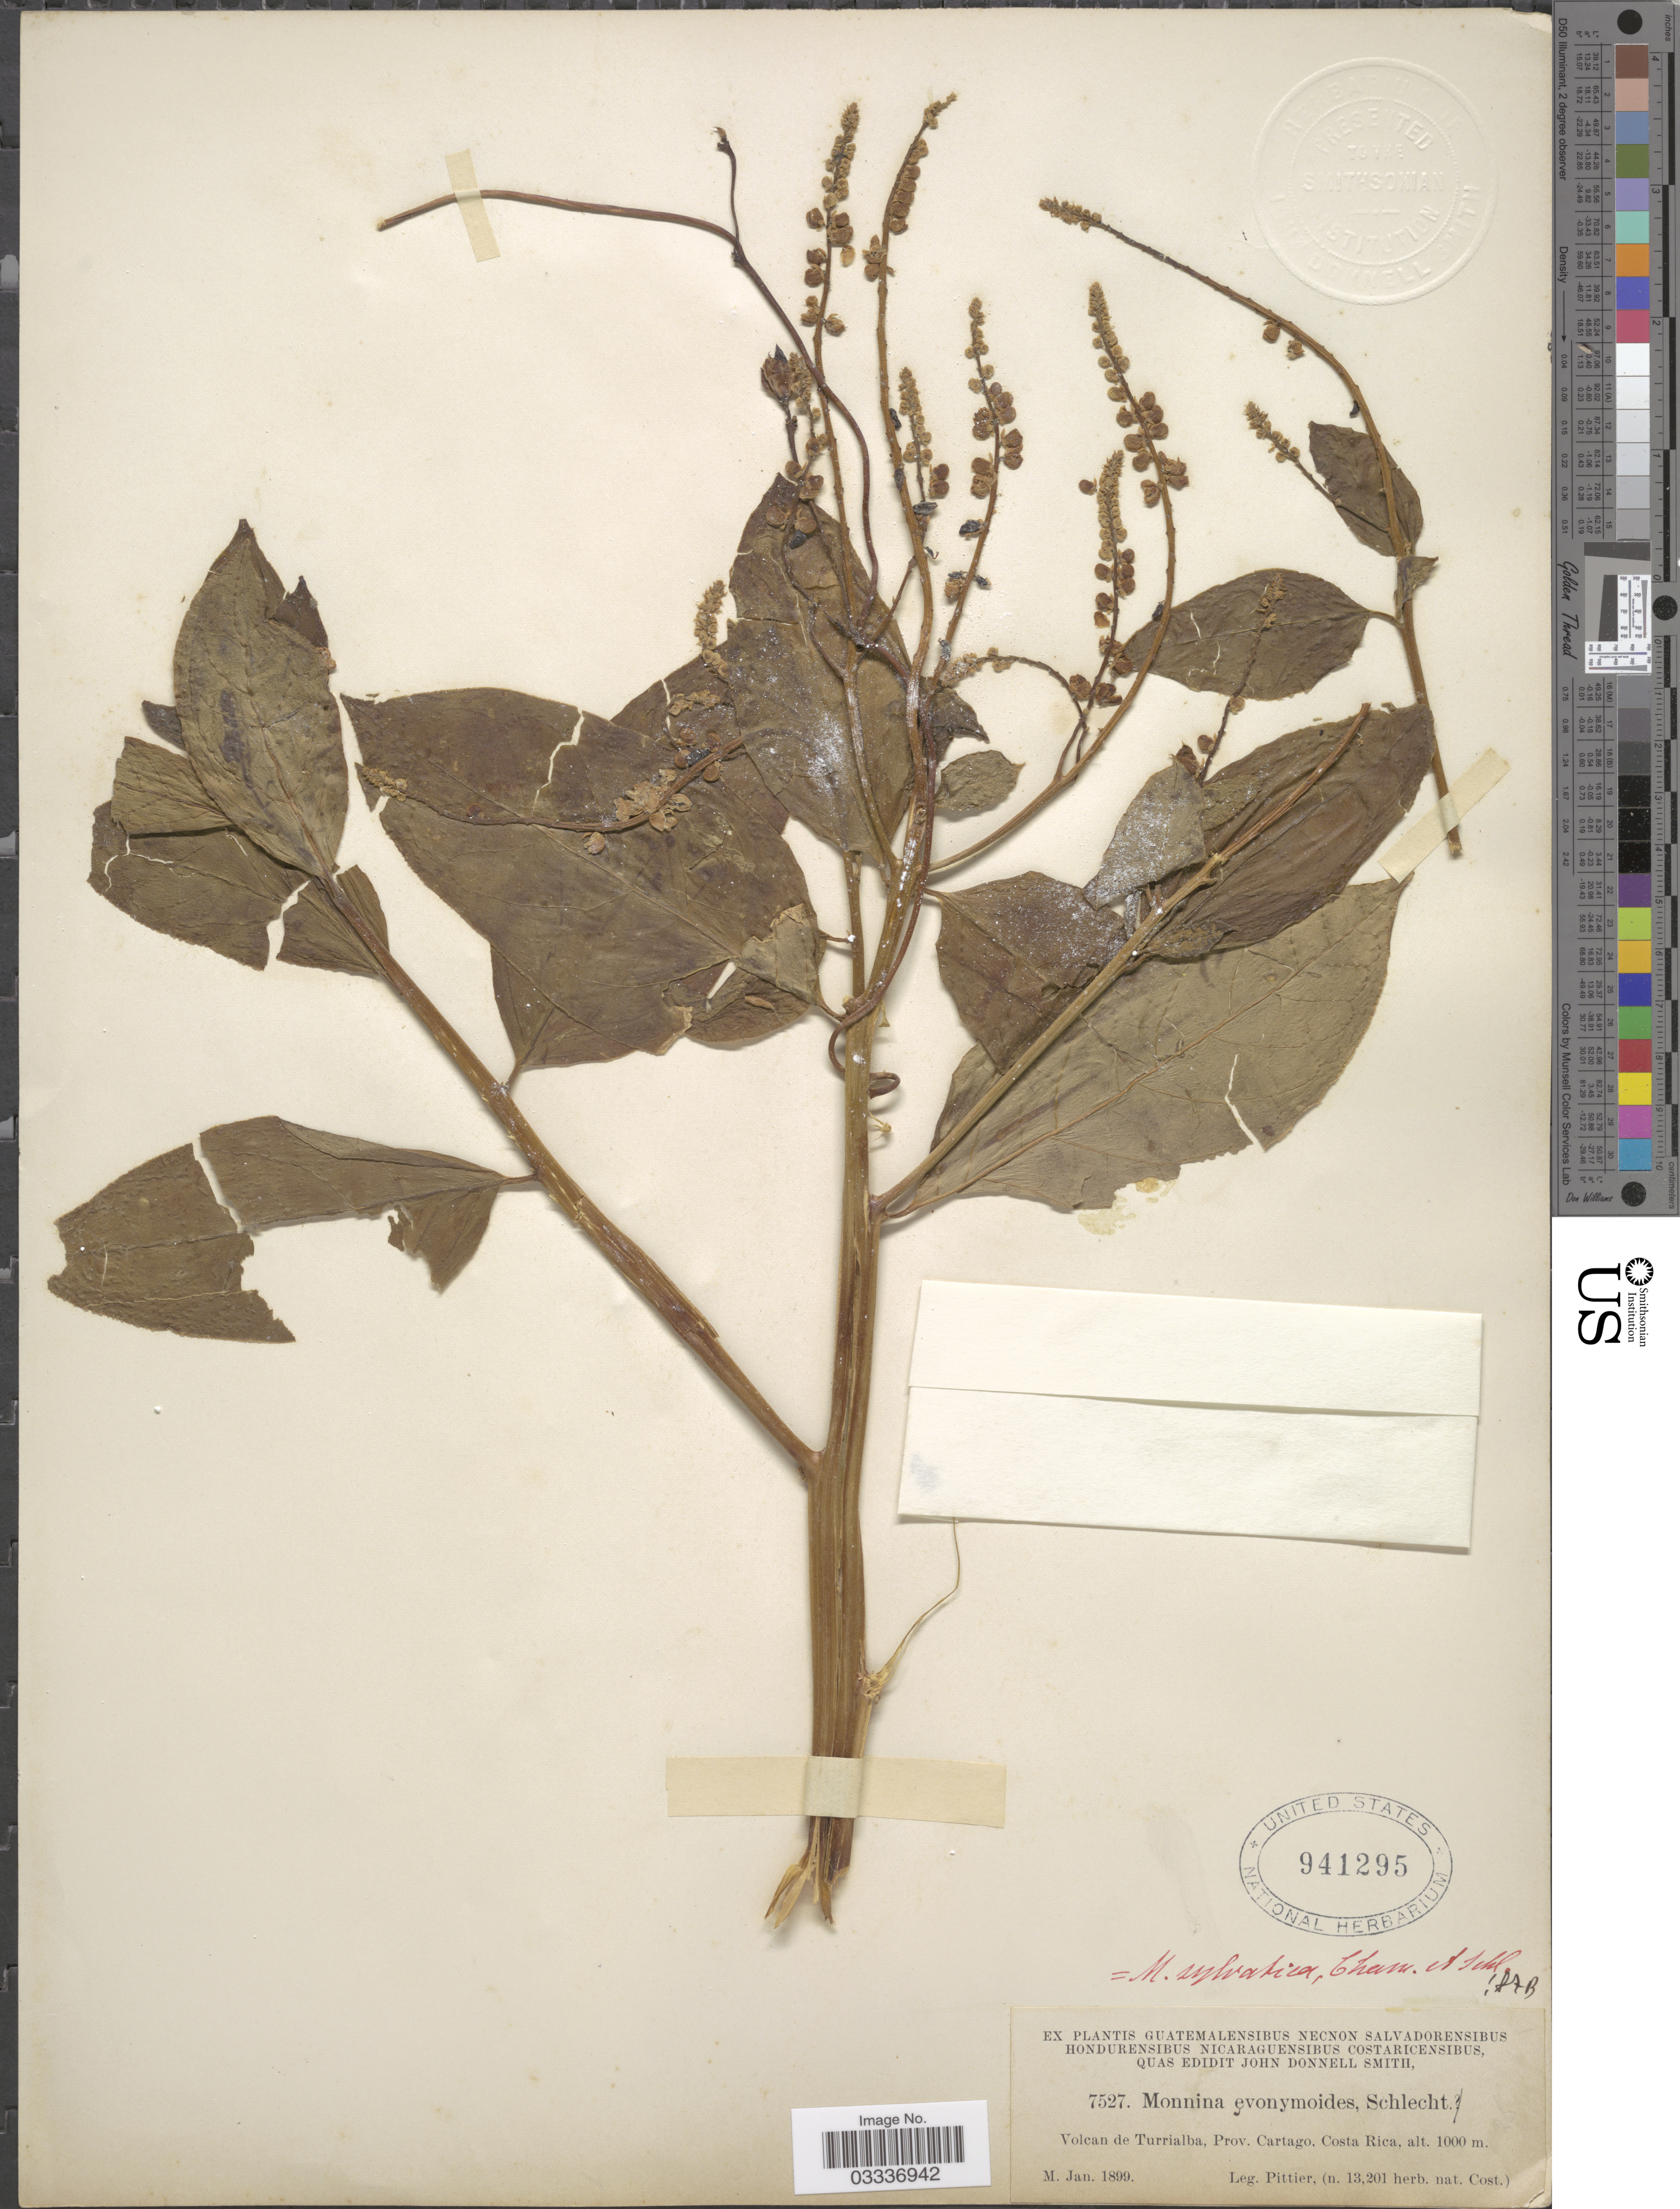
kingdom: Plantae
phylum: Tracheophyta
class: Magnoliopsida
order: Fabales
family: Polygalaceae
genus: Monnina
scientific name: Monnina sylvatica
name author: Schltdl. & Cham.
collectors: Pittier, --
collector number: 7527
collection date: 1899-01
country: Costa Rica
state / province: Cartago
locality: Volcan de Turrialba.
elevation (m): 1000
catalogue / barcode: US 941295